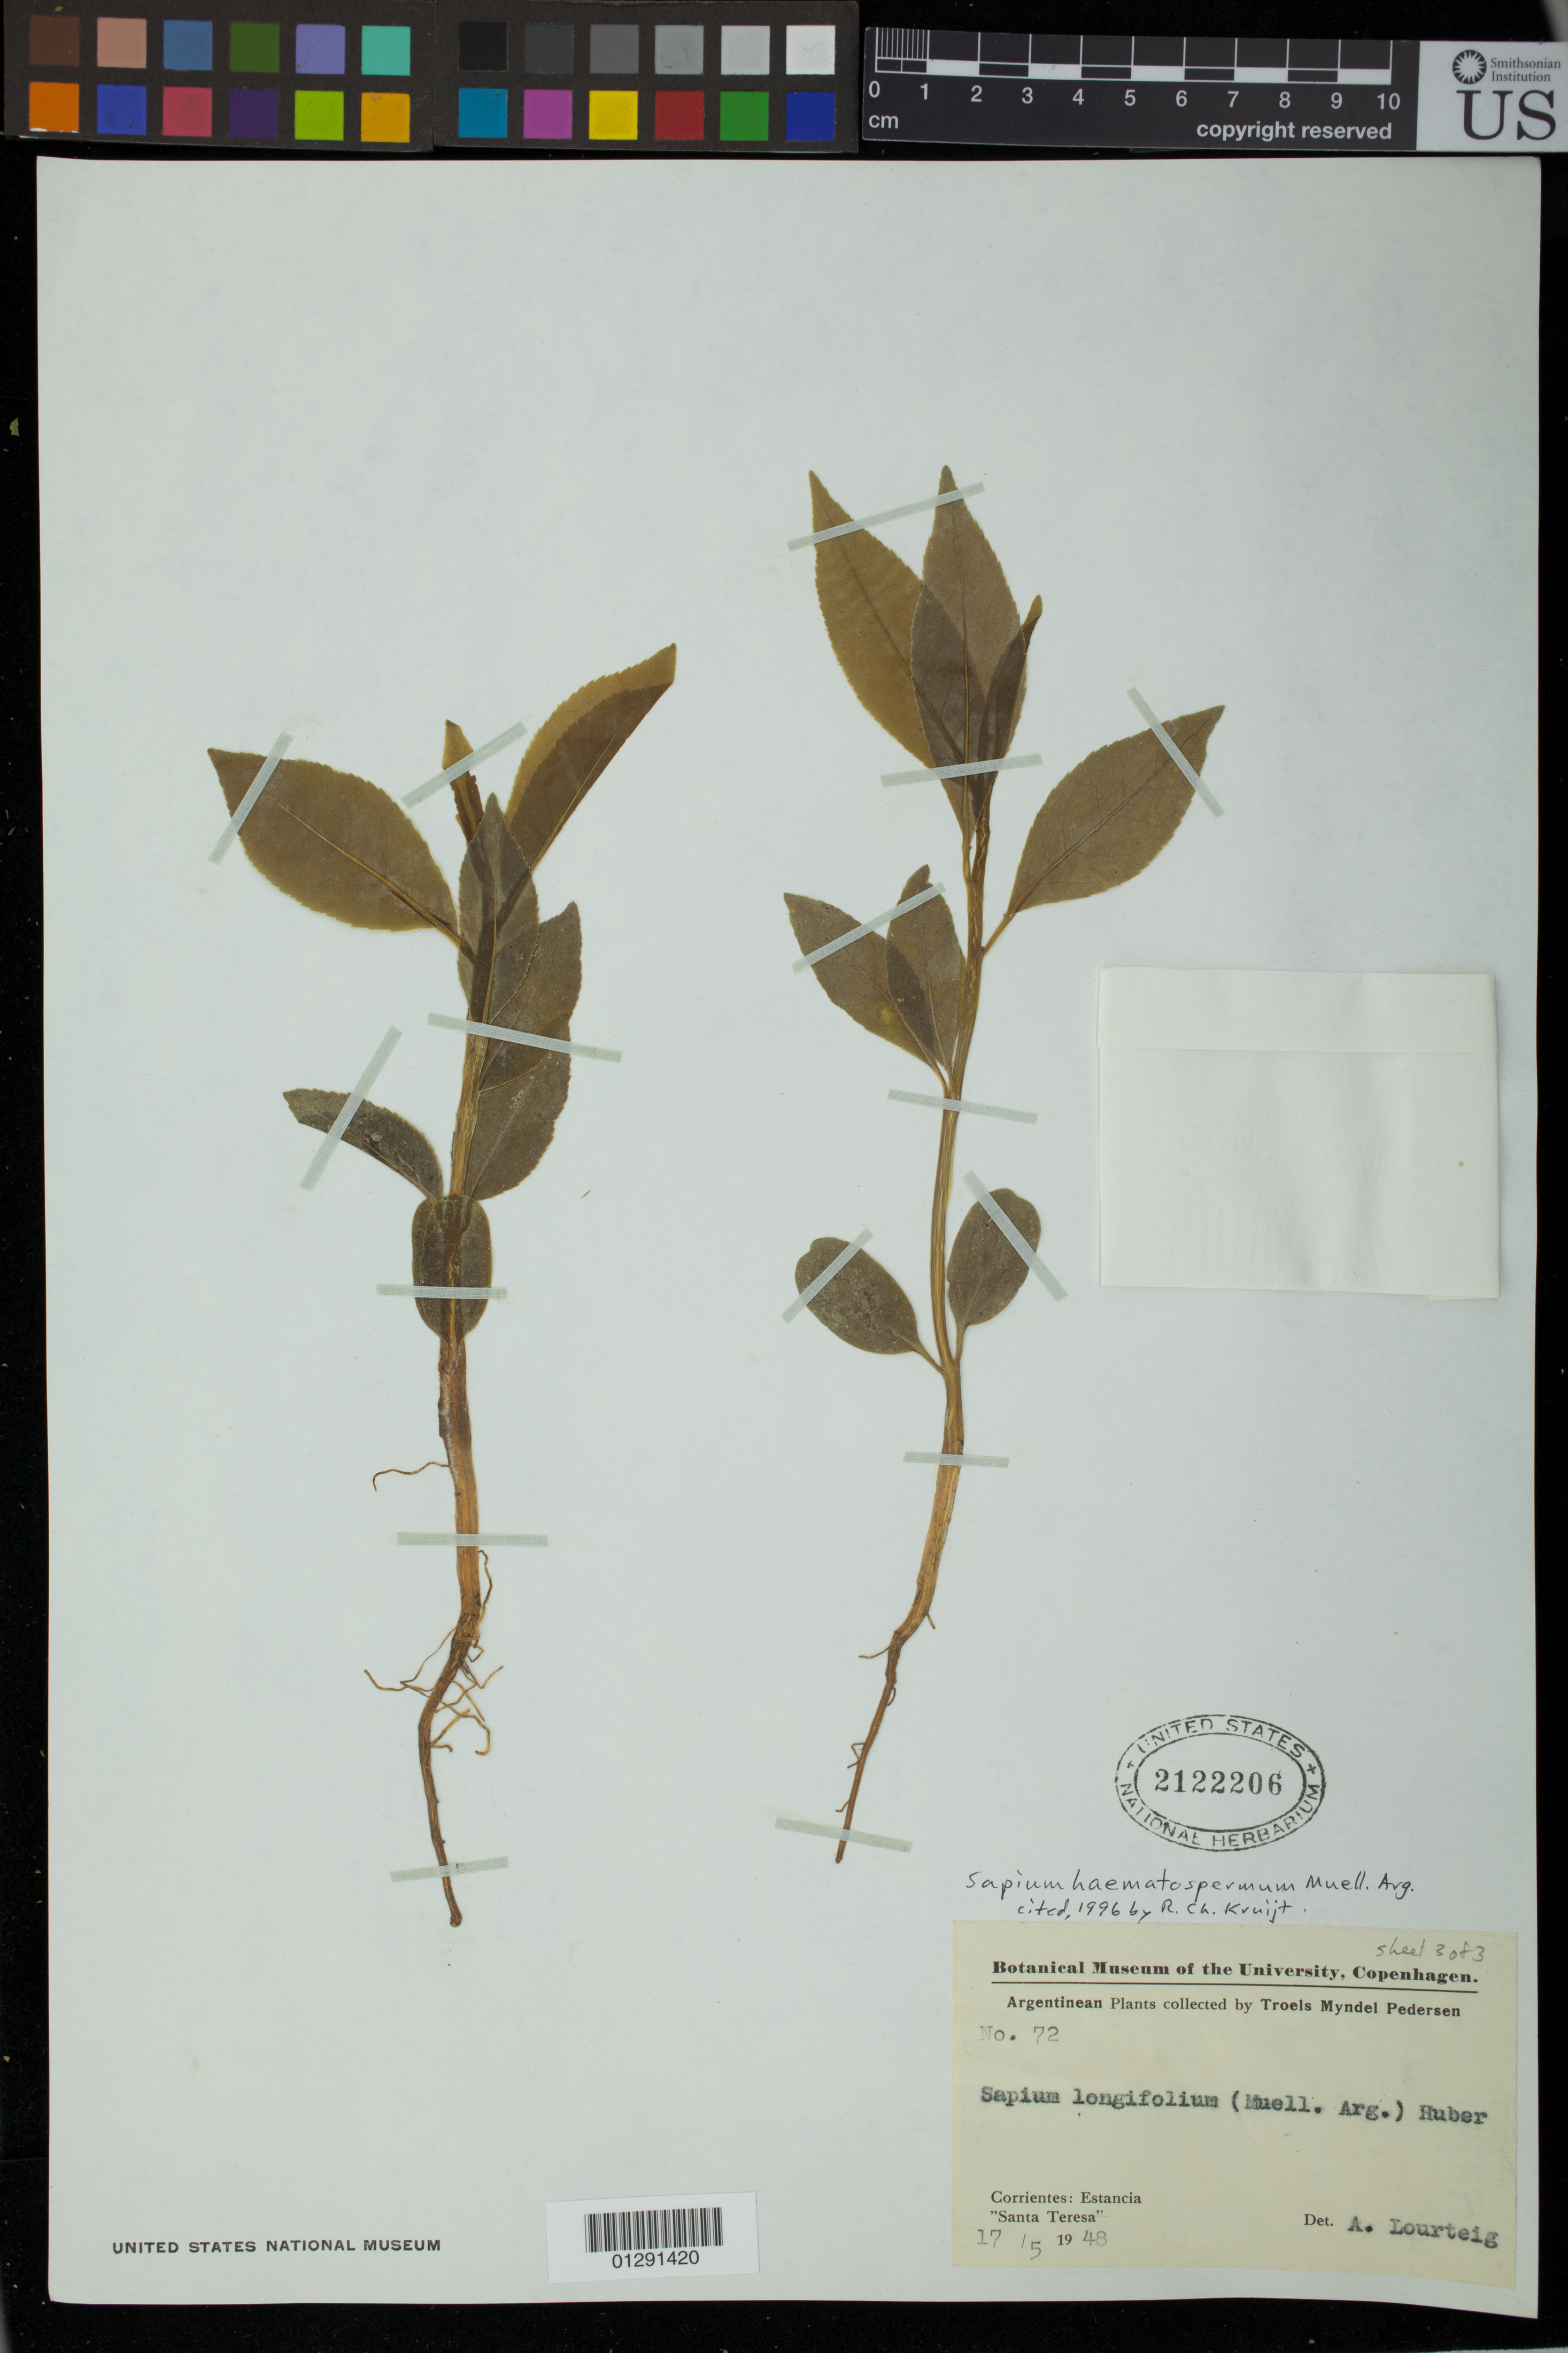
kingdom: Plantae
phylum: Tracheophyta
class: Magnoliopsida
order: Malpighiales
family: Euphorbiaceae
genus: Sapium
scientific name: Sapium haematospermum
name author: Müll. Arg.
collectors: T. M. Pedersen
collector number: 72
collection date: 1948-05-17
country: Argentina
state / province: Corrientes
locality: Estancia "Santa Teresa"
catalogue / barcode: US 2122206